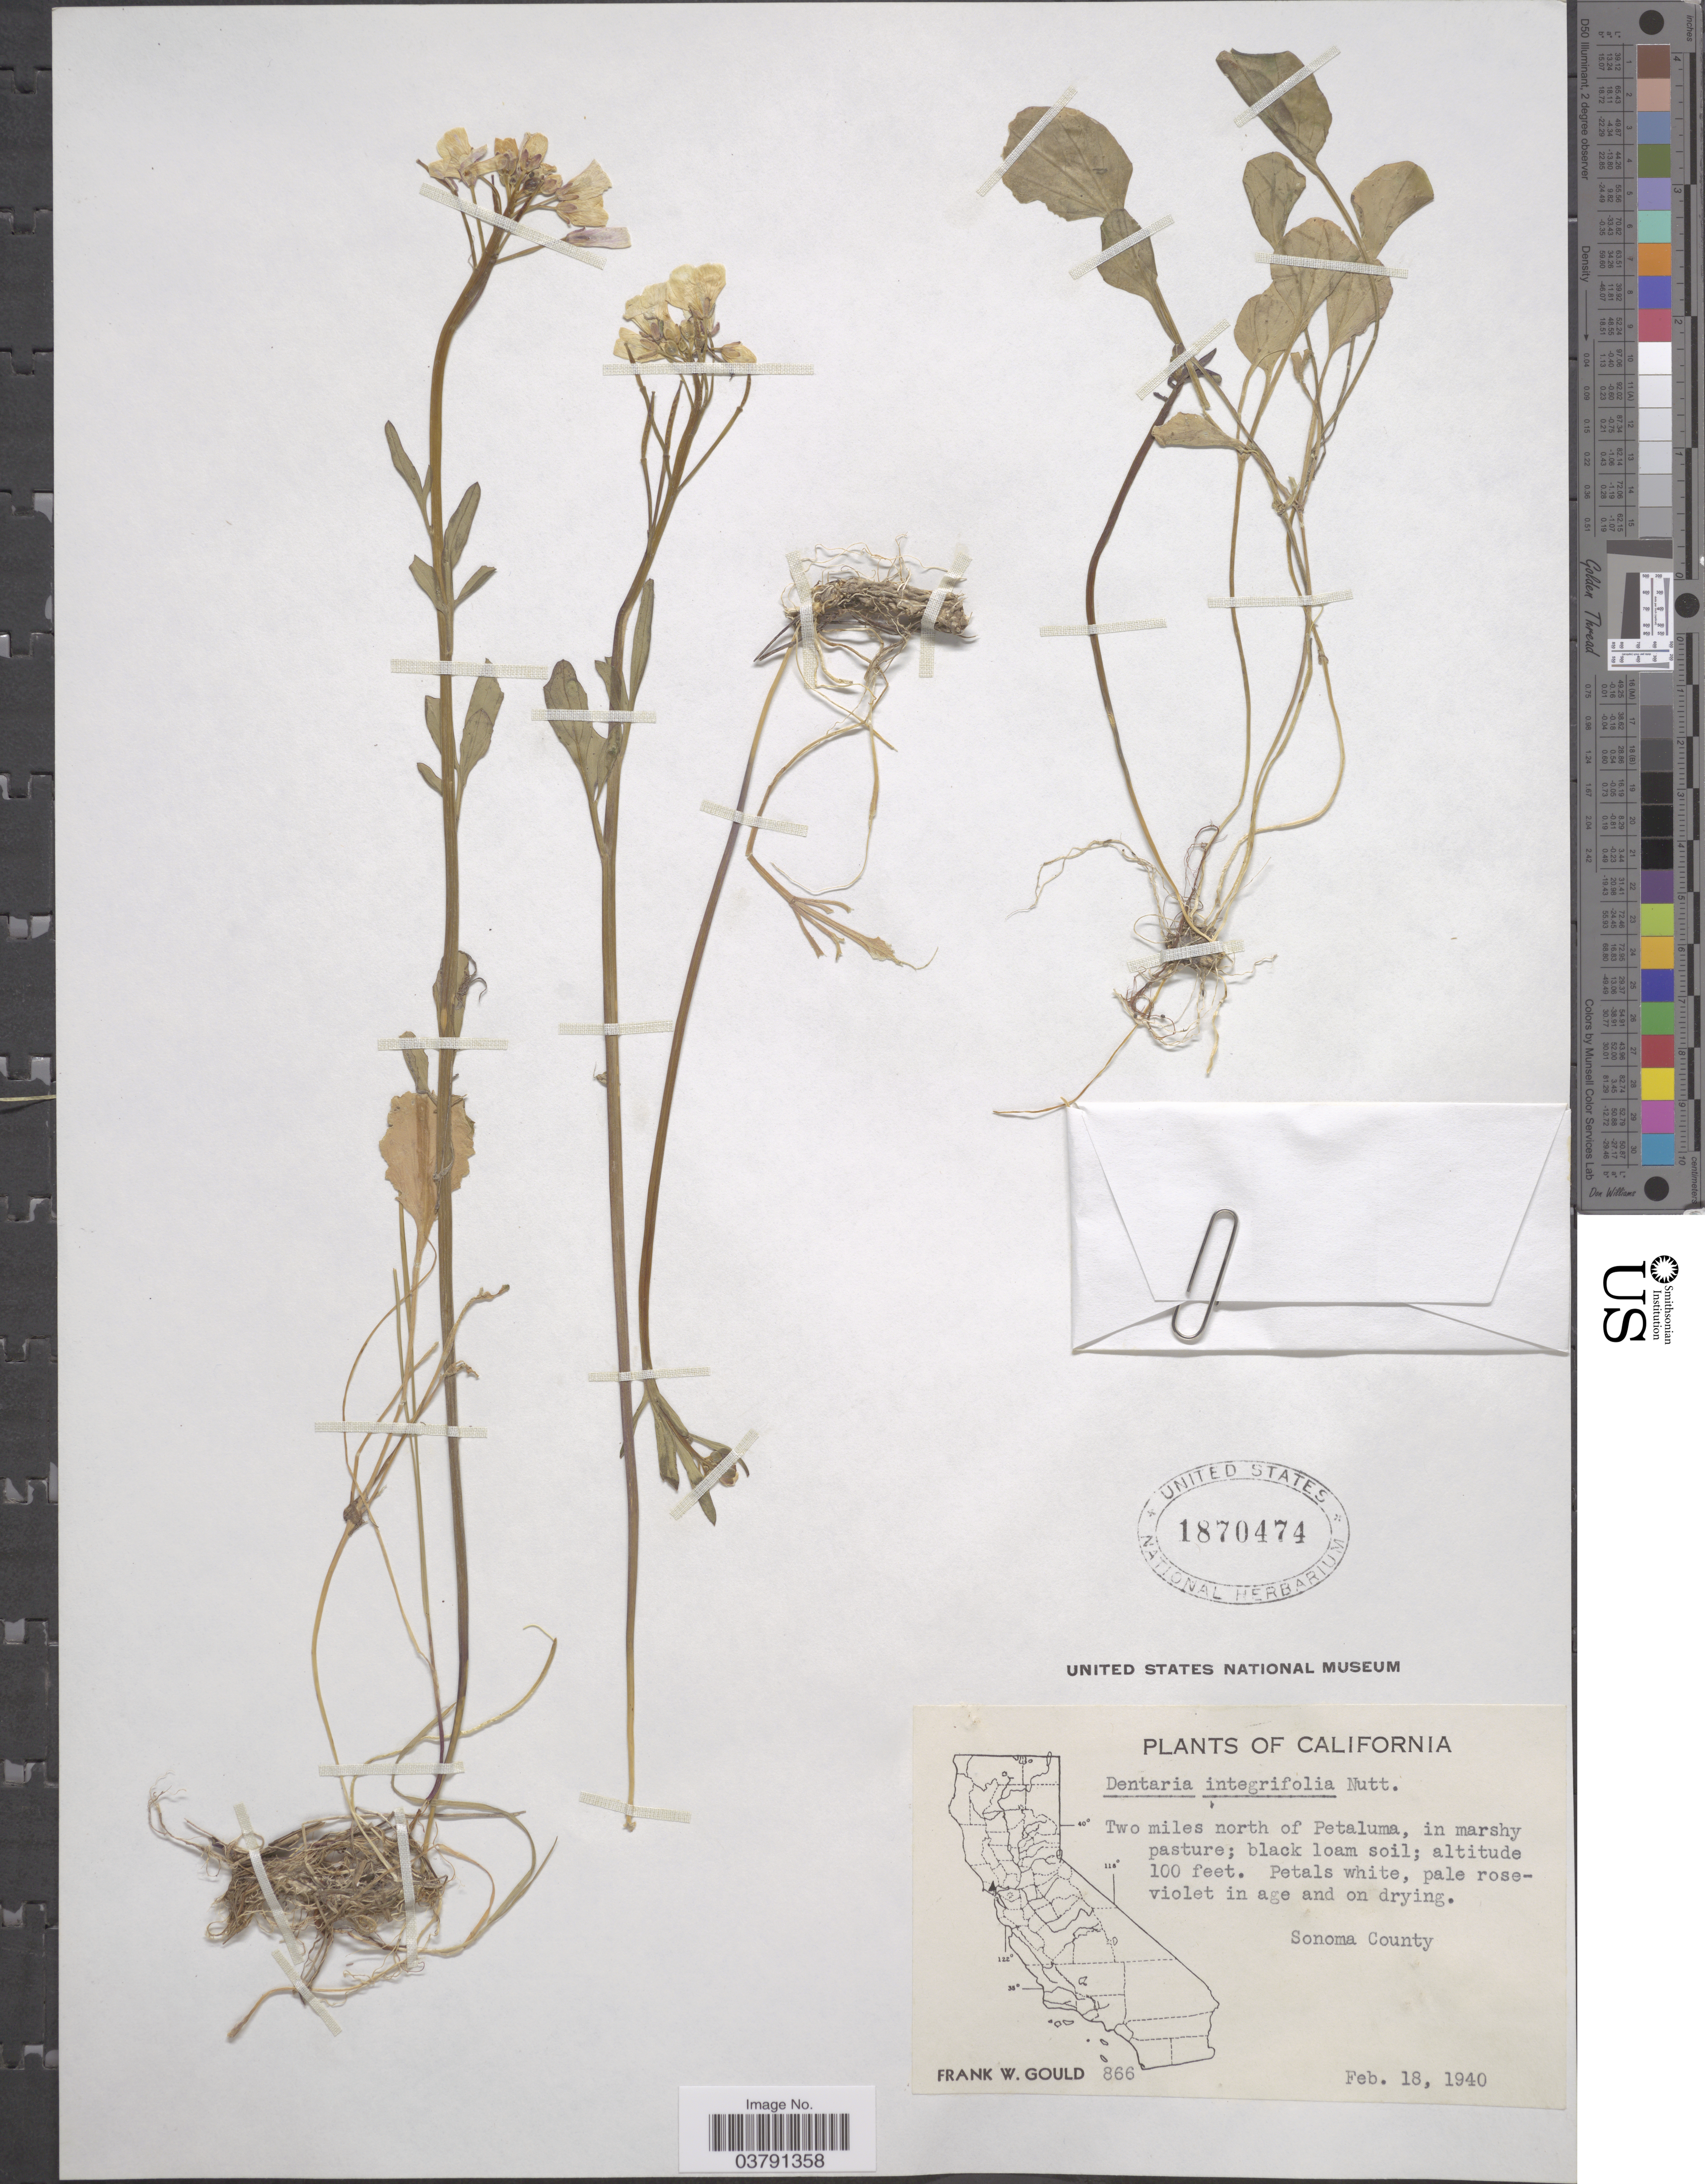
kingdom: Plantae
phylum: Tracheophyta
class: Magnoliopsida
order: Brassicales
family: Brassicaceae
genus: Dentaria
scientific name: Dentaria californica var. integrifolia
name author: (Nutt.) Detling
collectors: F. W. Gould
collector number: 866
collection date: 1940-02-18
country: United States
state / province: California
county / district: Sonoma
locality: Two miles north of Petaluma, in marshy pasture. Sonoma County.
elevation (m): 30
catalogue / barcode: US 1870474